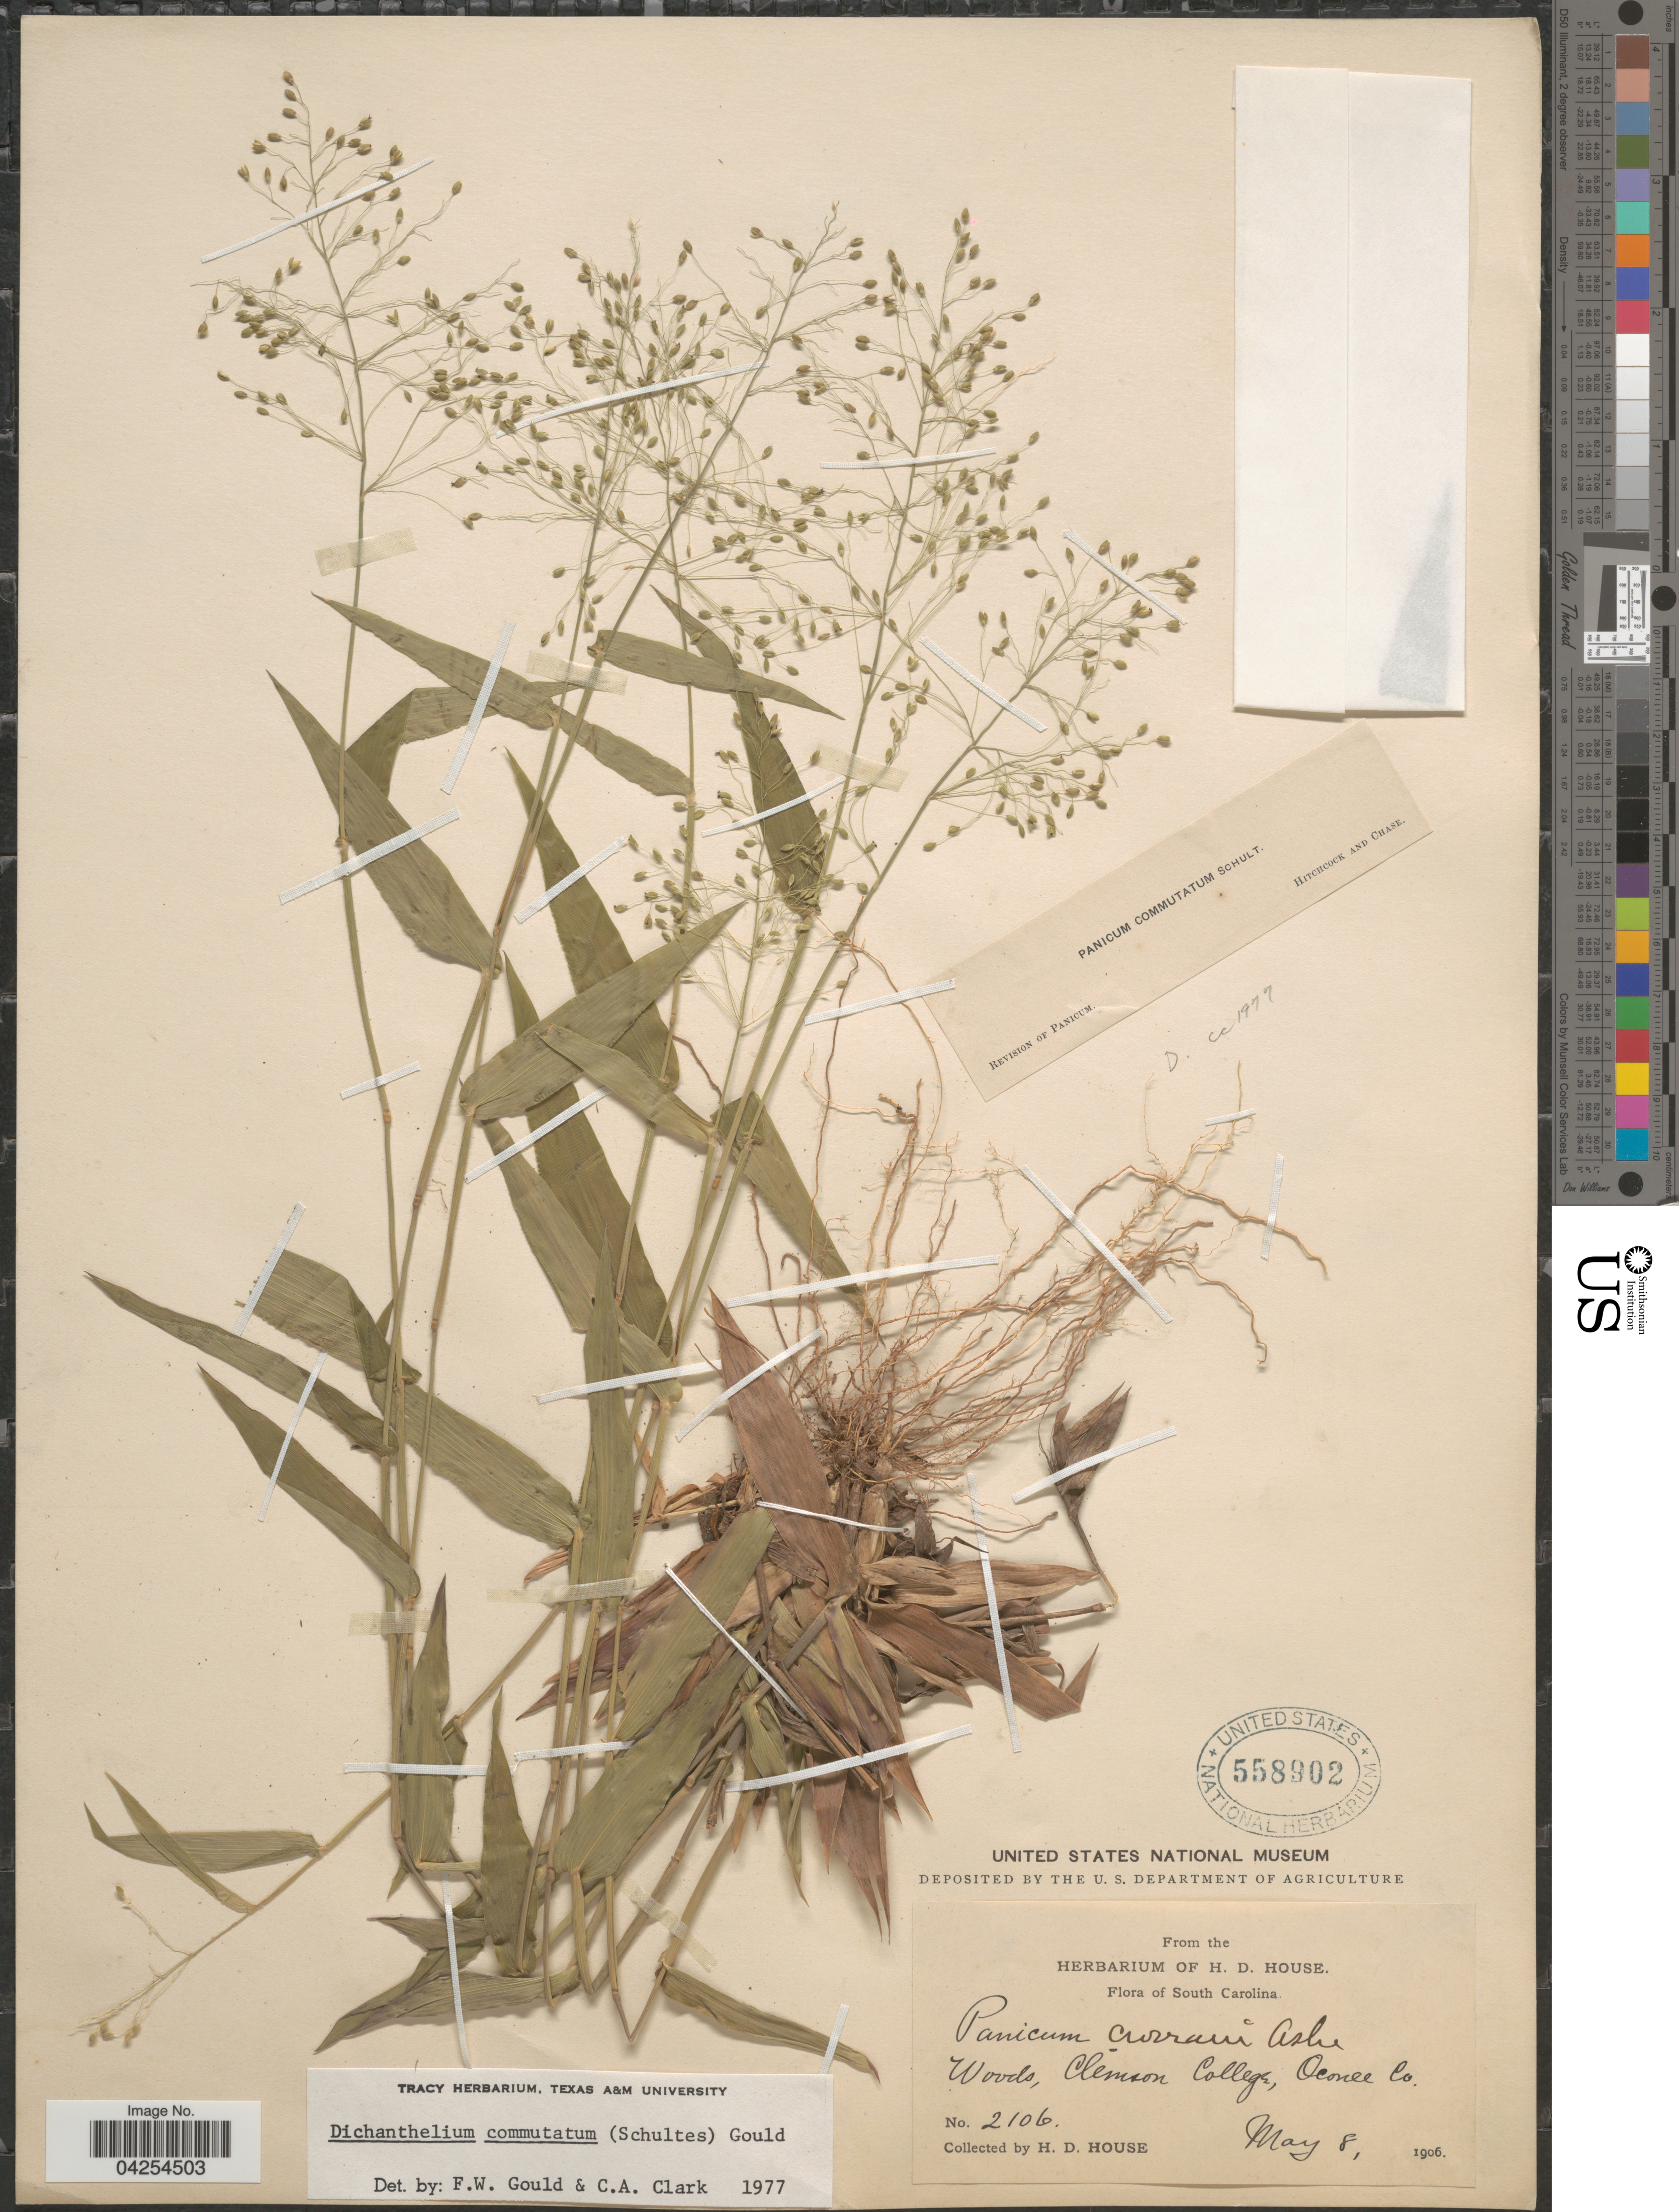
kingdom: Plantae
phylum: Tracheophyta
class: Liliopsida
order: Poales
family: Poaceae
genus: Dichanthelium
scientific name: Dichanthelium commutatum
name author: (Schult.) Gould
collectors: H. D. House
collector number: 2106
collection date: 1906-05-08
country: United States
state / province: South Carolina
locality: Woods, Clemson College, Oconee Co.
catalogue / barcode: US 558902